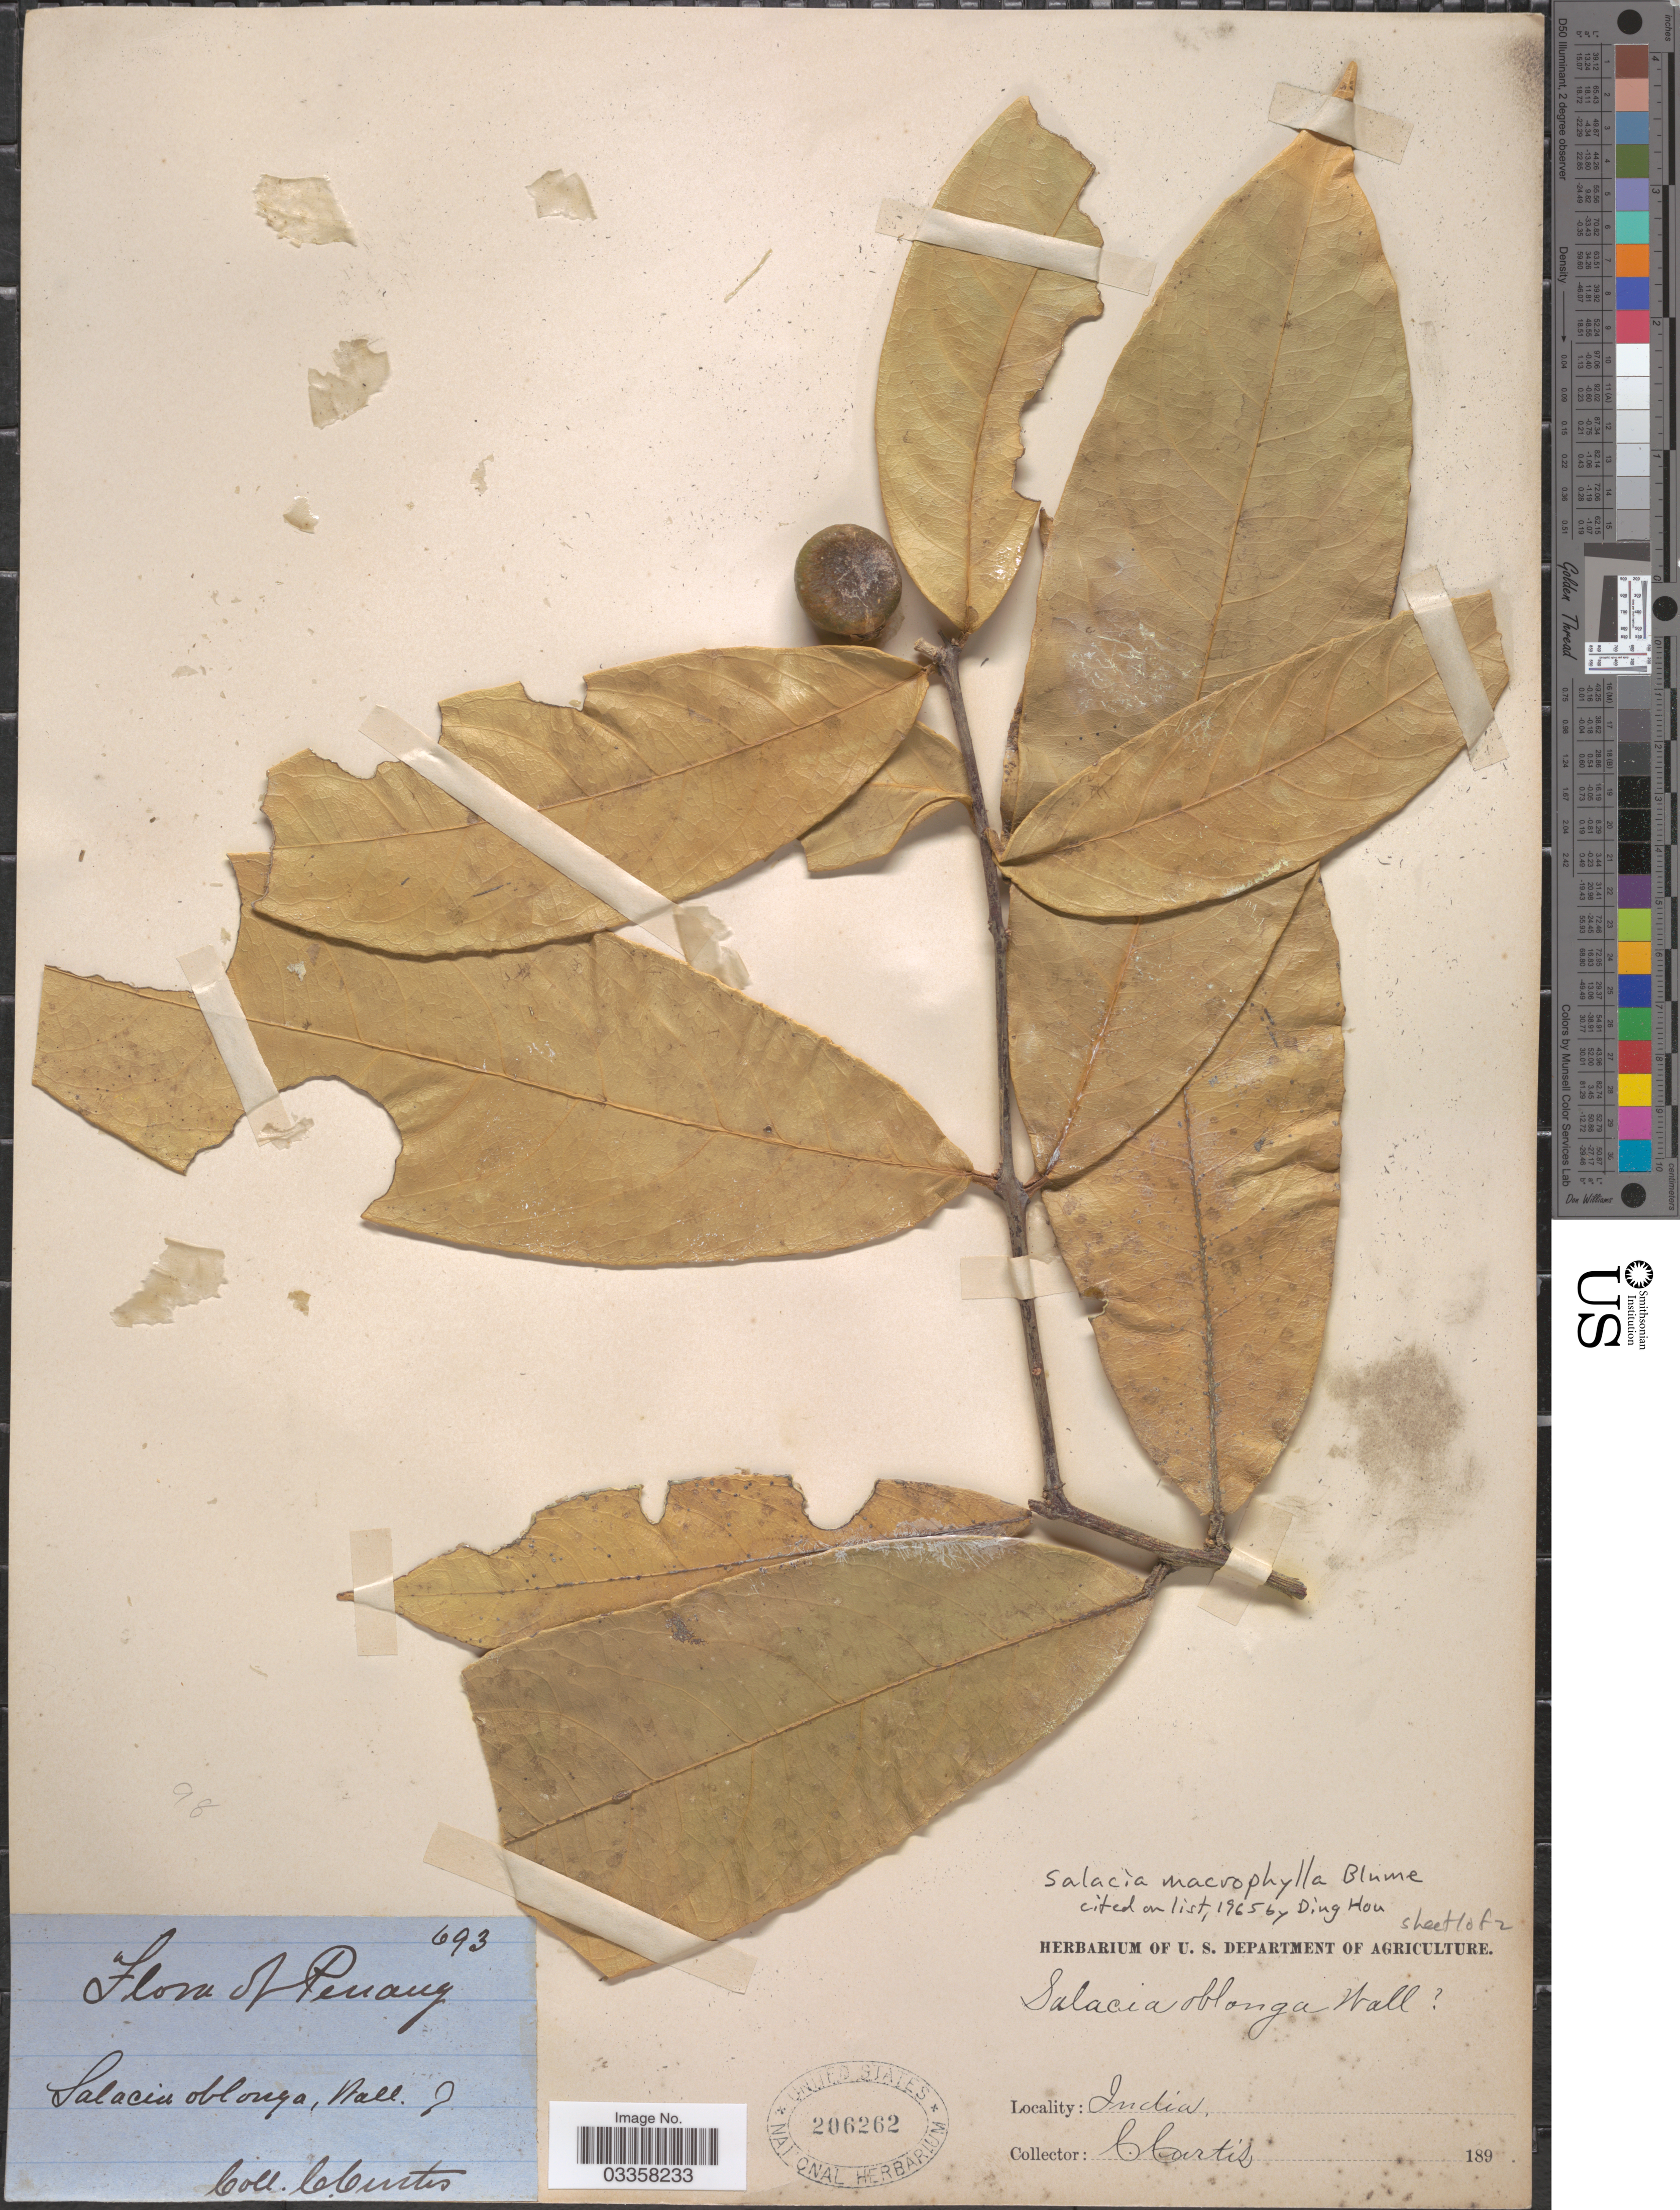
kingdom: Plantae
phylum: Tracheophyta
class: Magnoliopsida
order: Celastrales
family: Celastraceae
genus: Salacia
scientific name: Salacia macrophylla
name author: Blume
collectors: C. Curtis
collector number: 693?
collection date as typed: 189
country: Malaysia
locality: Penang.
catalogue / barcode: US 206262